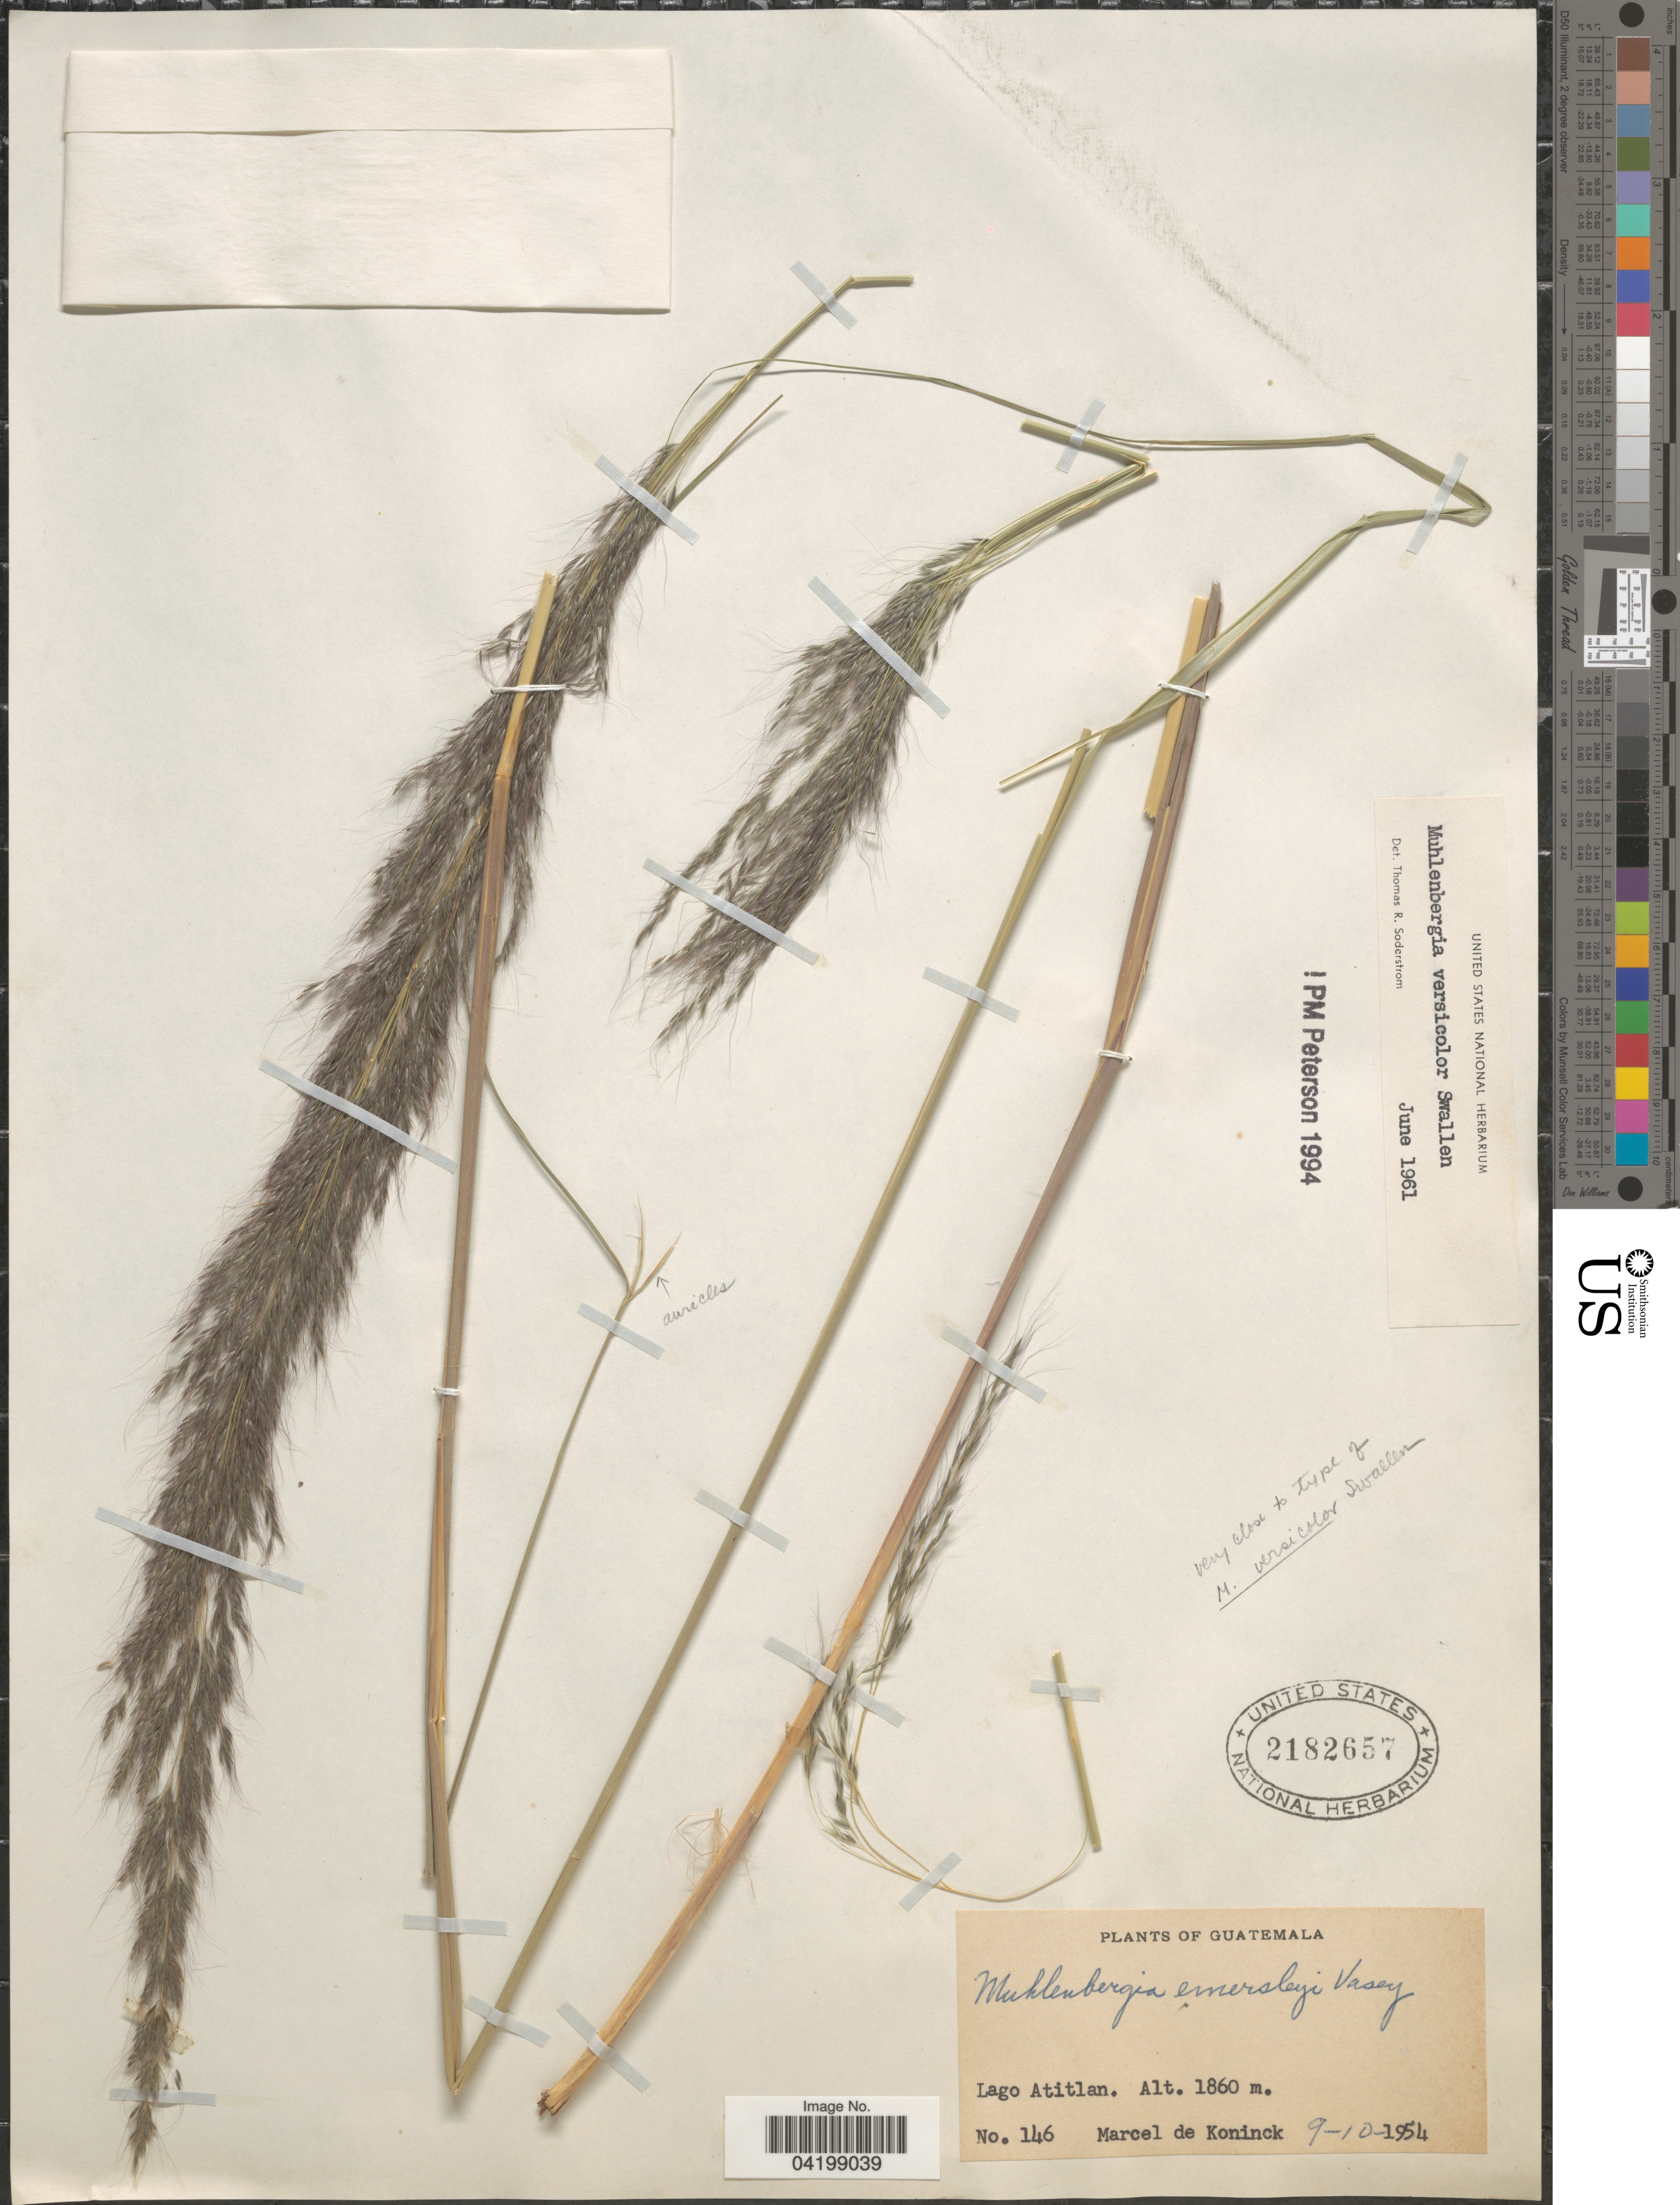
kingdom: Plantae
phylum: Tracheophyta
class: Liliopsida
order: Poales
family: Poaceae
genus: Muhlenbergia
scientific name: Muhlenbergia versicolor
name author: Swallen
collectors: M. Koninck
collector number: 146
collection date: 1954-09-10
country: Guatemala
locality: Lago Atitlan.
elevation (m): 1860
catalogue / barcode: US 2182657